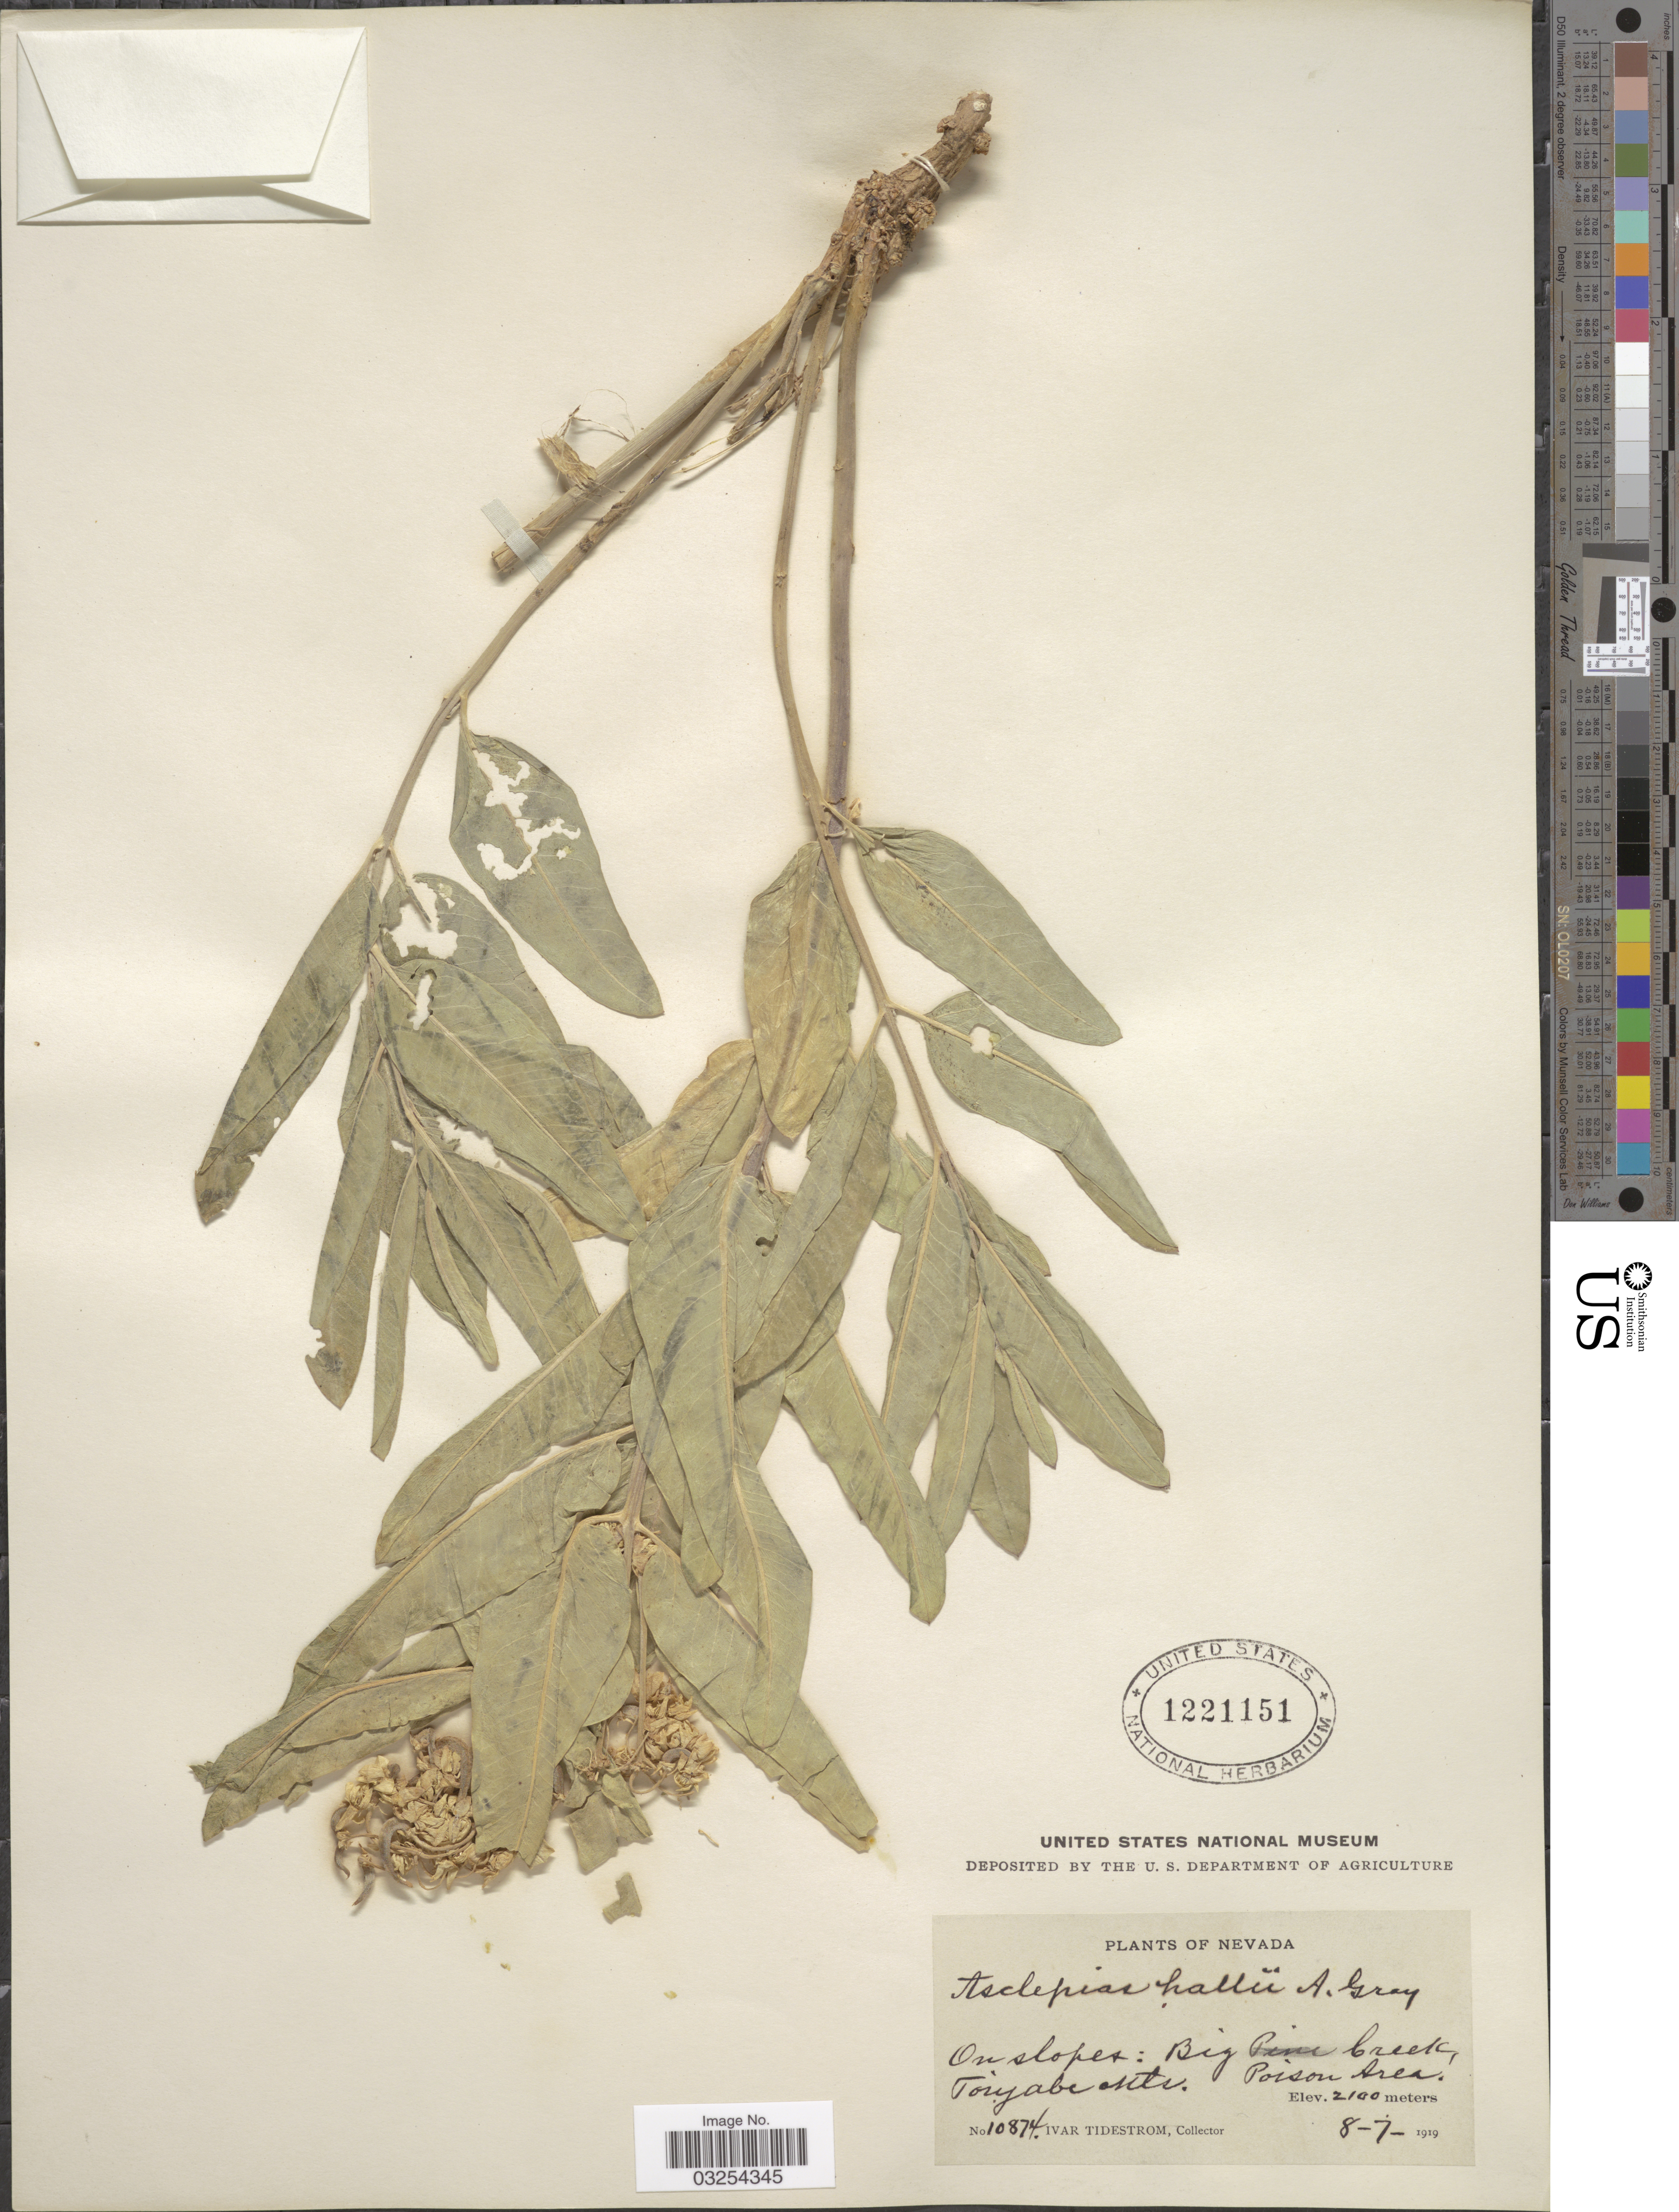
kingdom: Plantae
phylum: Tracheophyta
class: Magnoliopsida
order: Gentianales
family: Apocynaceae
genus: Asclepias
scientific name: Asclepias hallii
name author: A. Gray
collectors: I. F. Tidestrom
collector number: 10874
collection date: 1919-08-07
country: United States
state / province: Nevada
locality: On slopes: Big Pine Creek, Toiyabe Mts.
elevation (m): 2100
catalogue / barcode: US 1221151